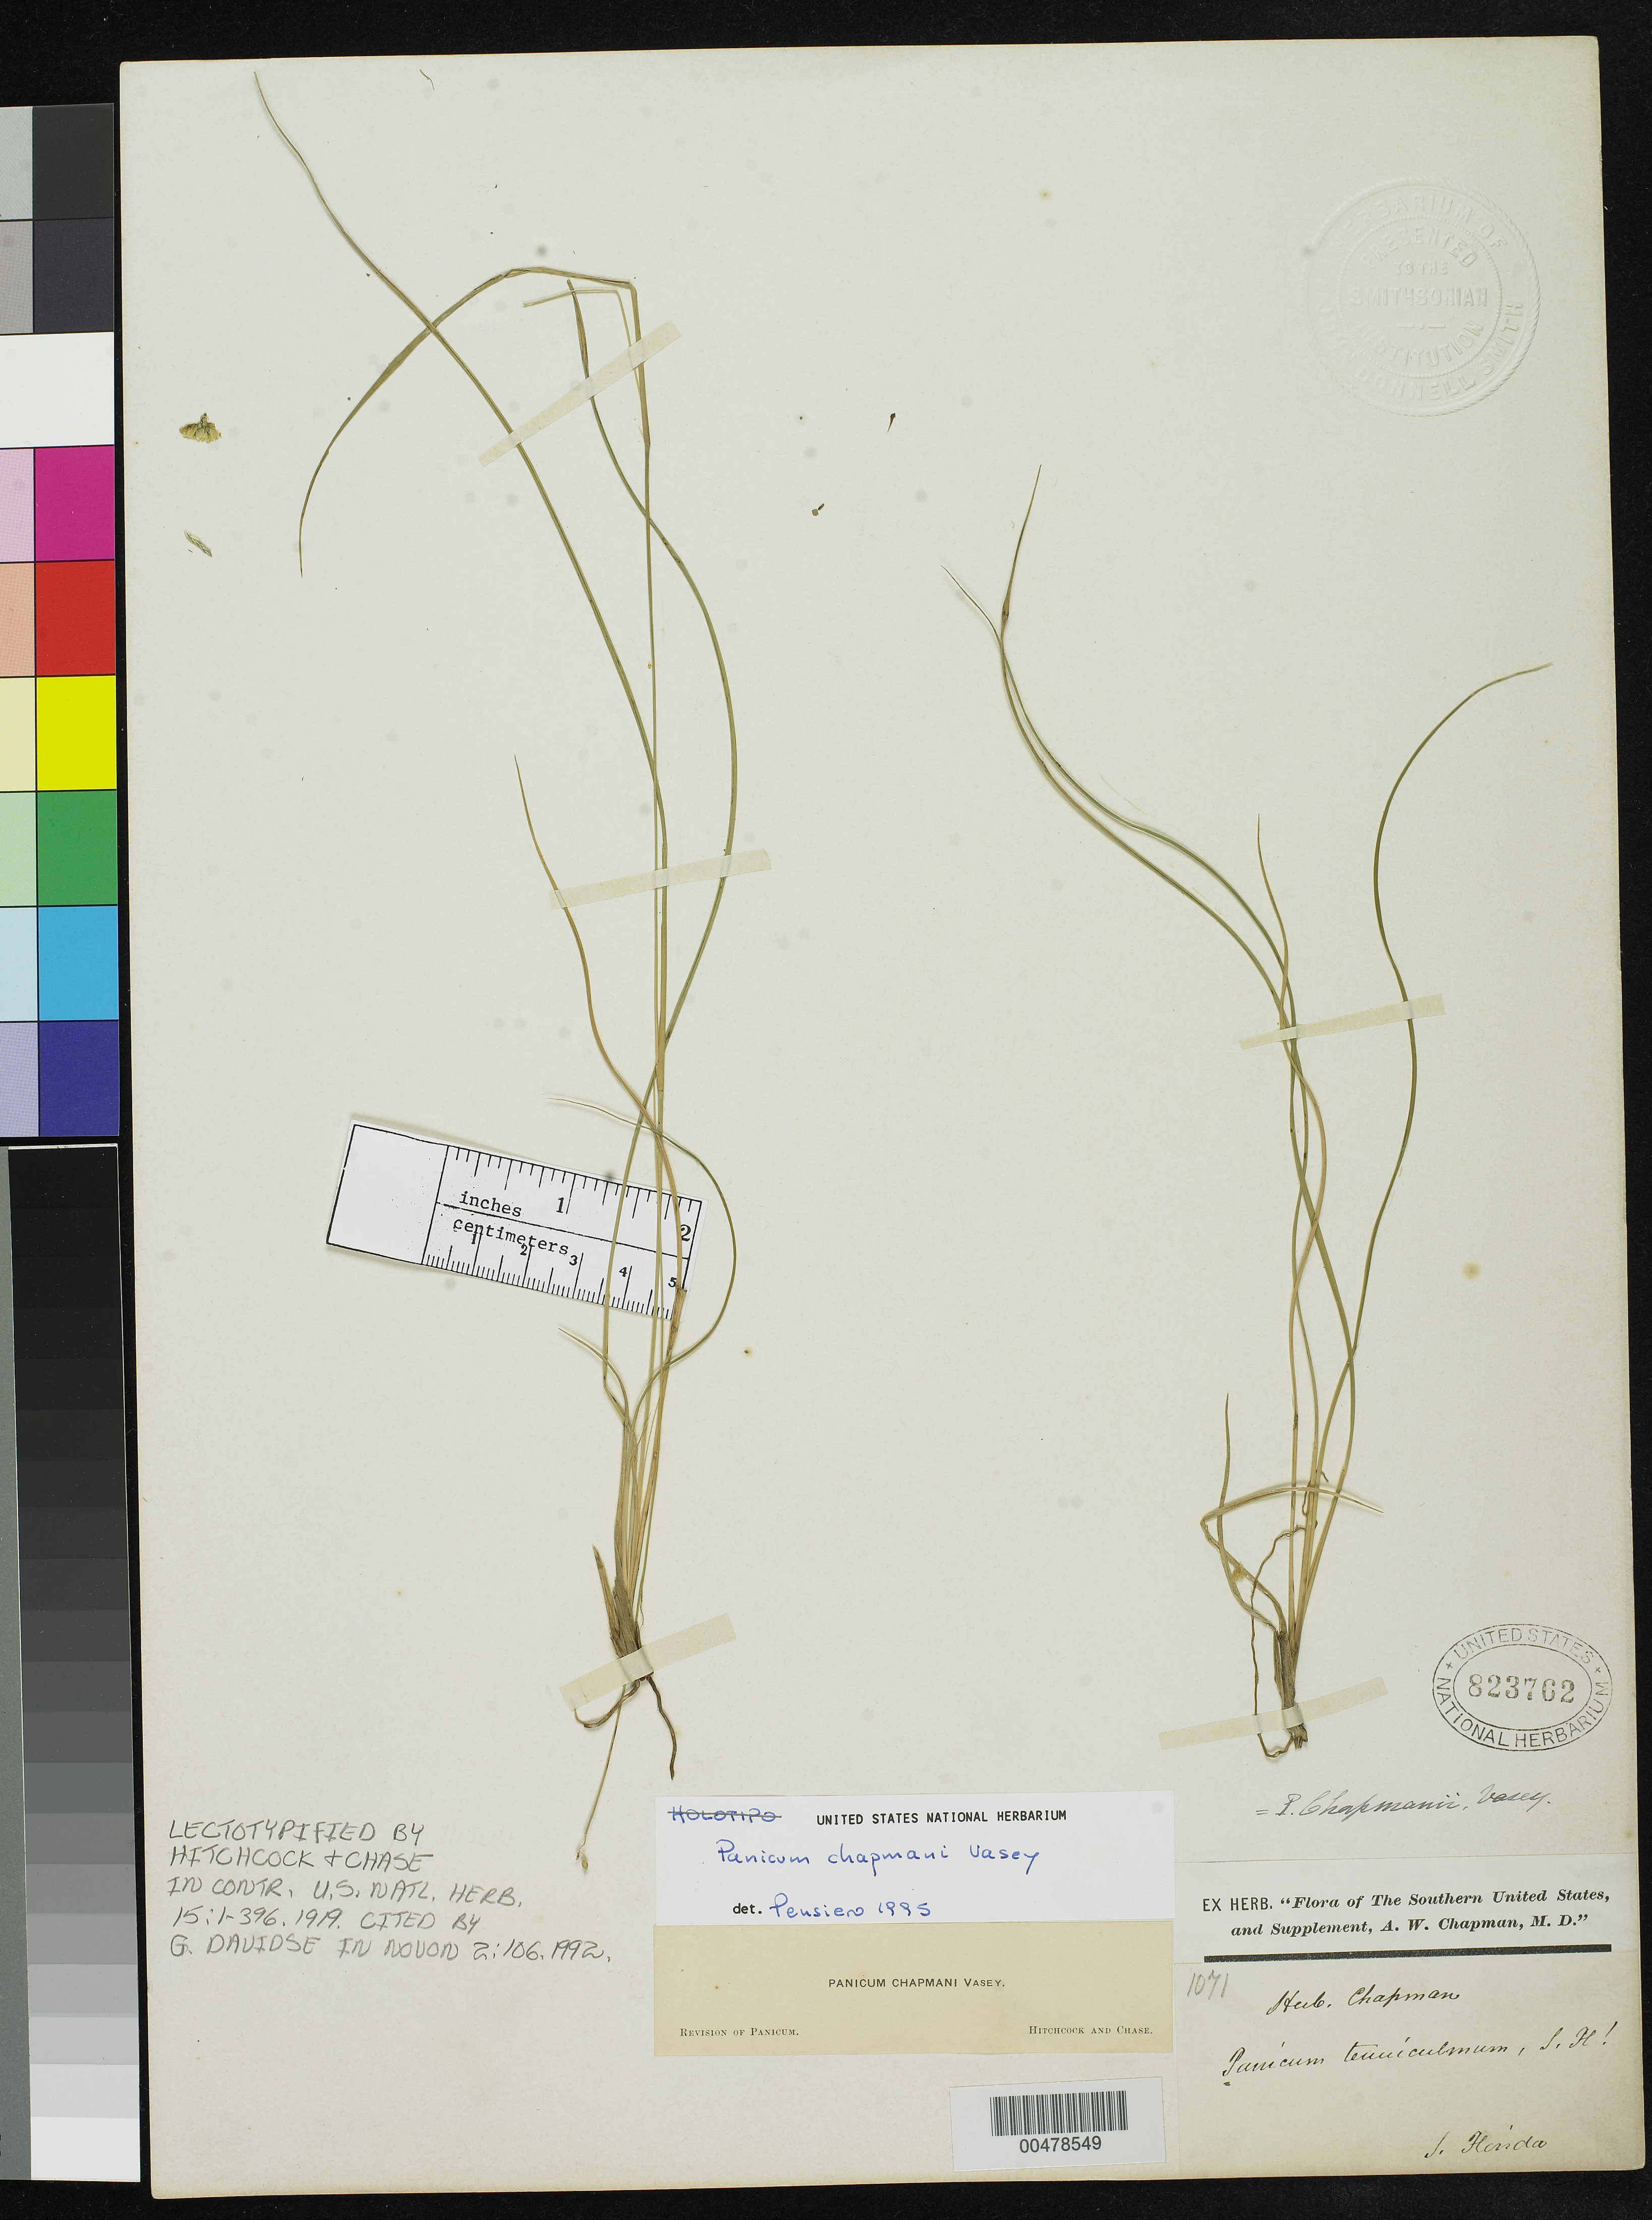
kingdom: Plantae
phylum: Tracheophyta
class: Liliopsida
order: Poales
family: Poaceae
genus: Panicum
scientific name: Panicum chapmanii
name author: Vasey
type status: Syntype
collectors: A. W. Chapman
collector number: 1071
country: United States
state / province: Florida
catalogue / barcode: US 823762